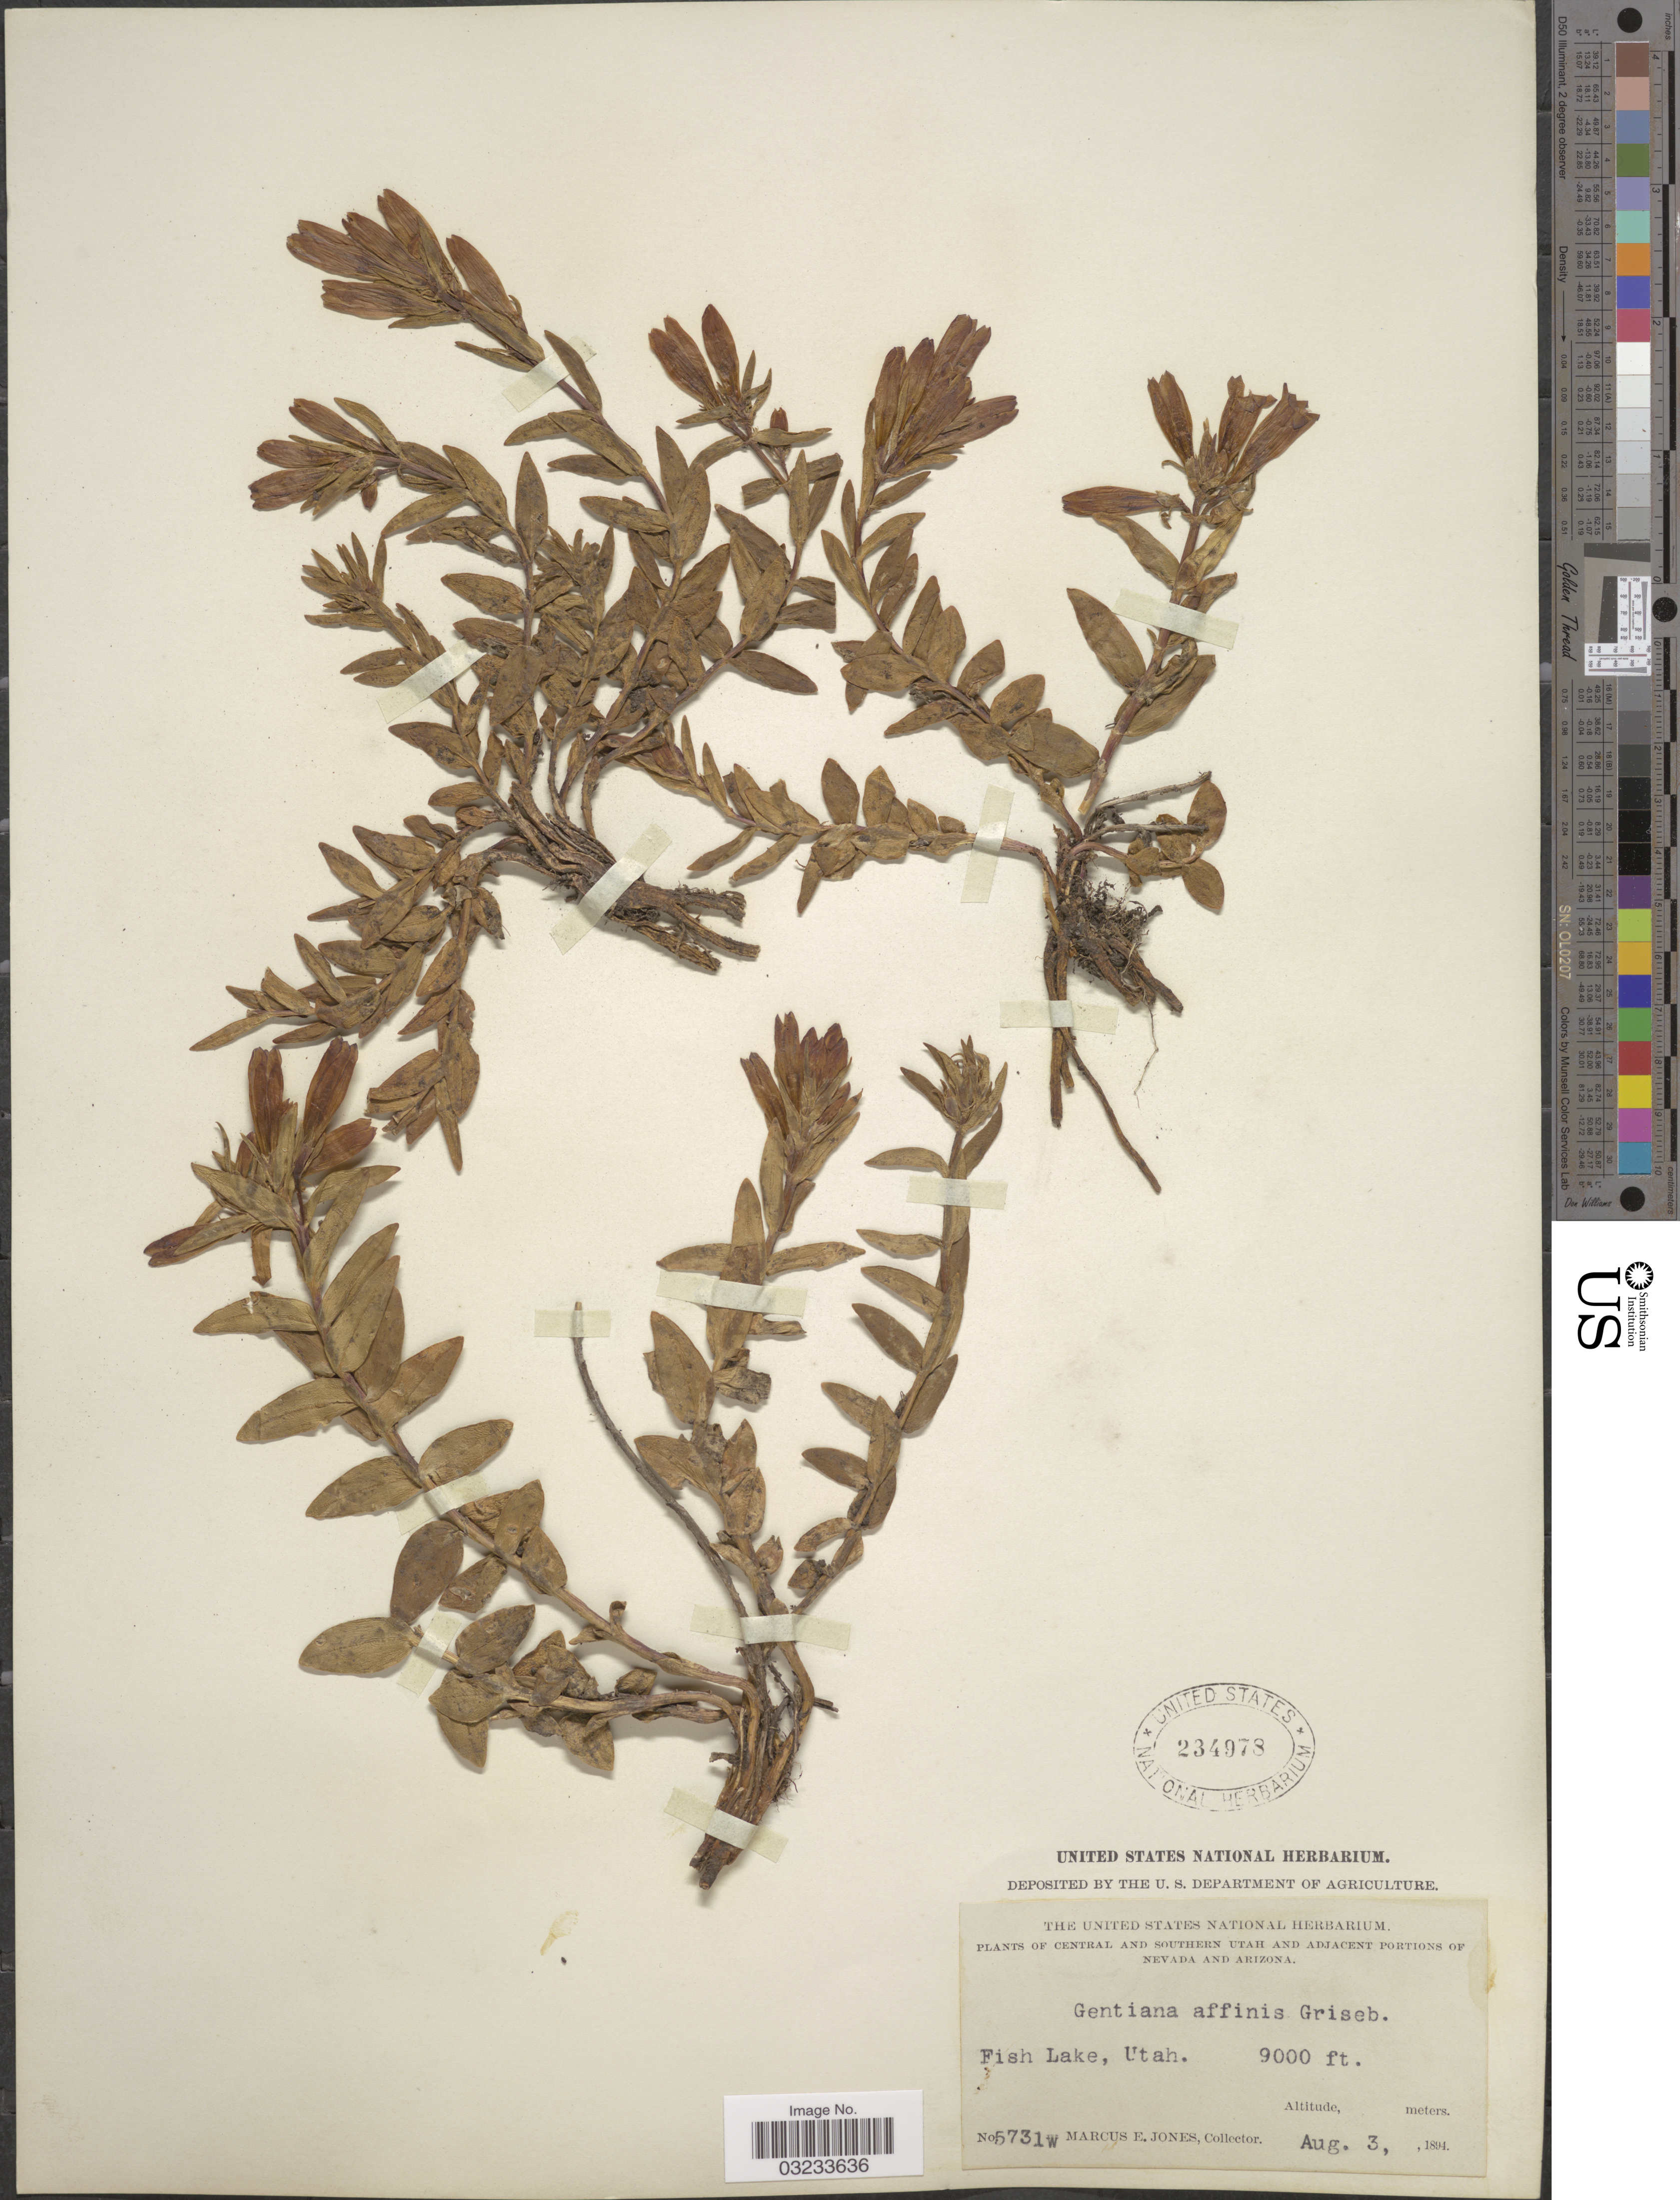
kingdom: Plantae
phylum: Tracheophyta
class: Magnoliopsida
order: Gentianales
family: Gentianaceae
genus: Gentiana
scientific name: Gentiana affinis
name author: Griseb.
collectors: M. E. Jones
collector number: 5731w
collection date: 1894-08-03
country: United States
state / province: Utah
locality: Central and Southern Utah. Fish Lake.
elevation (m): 2743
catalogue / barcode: US 234978